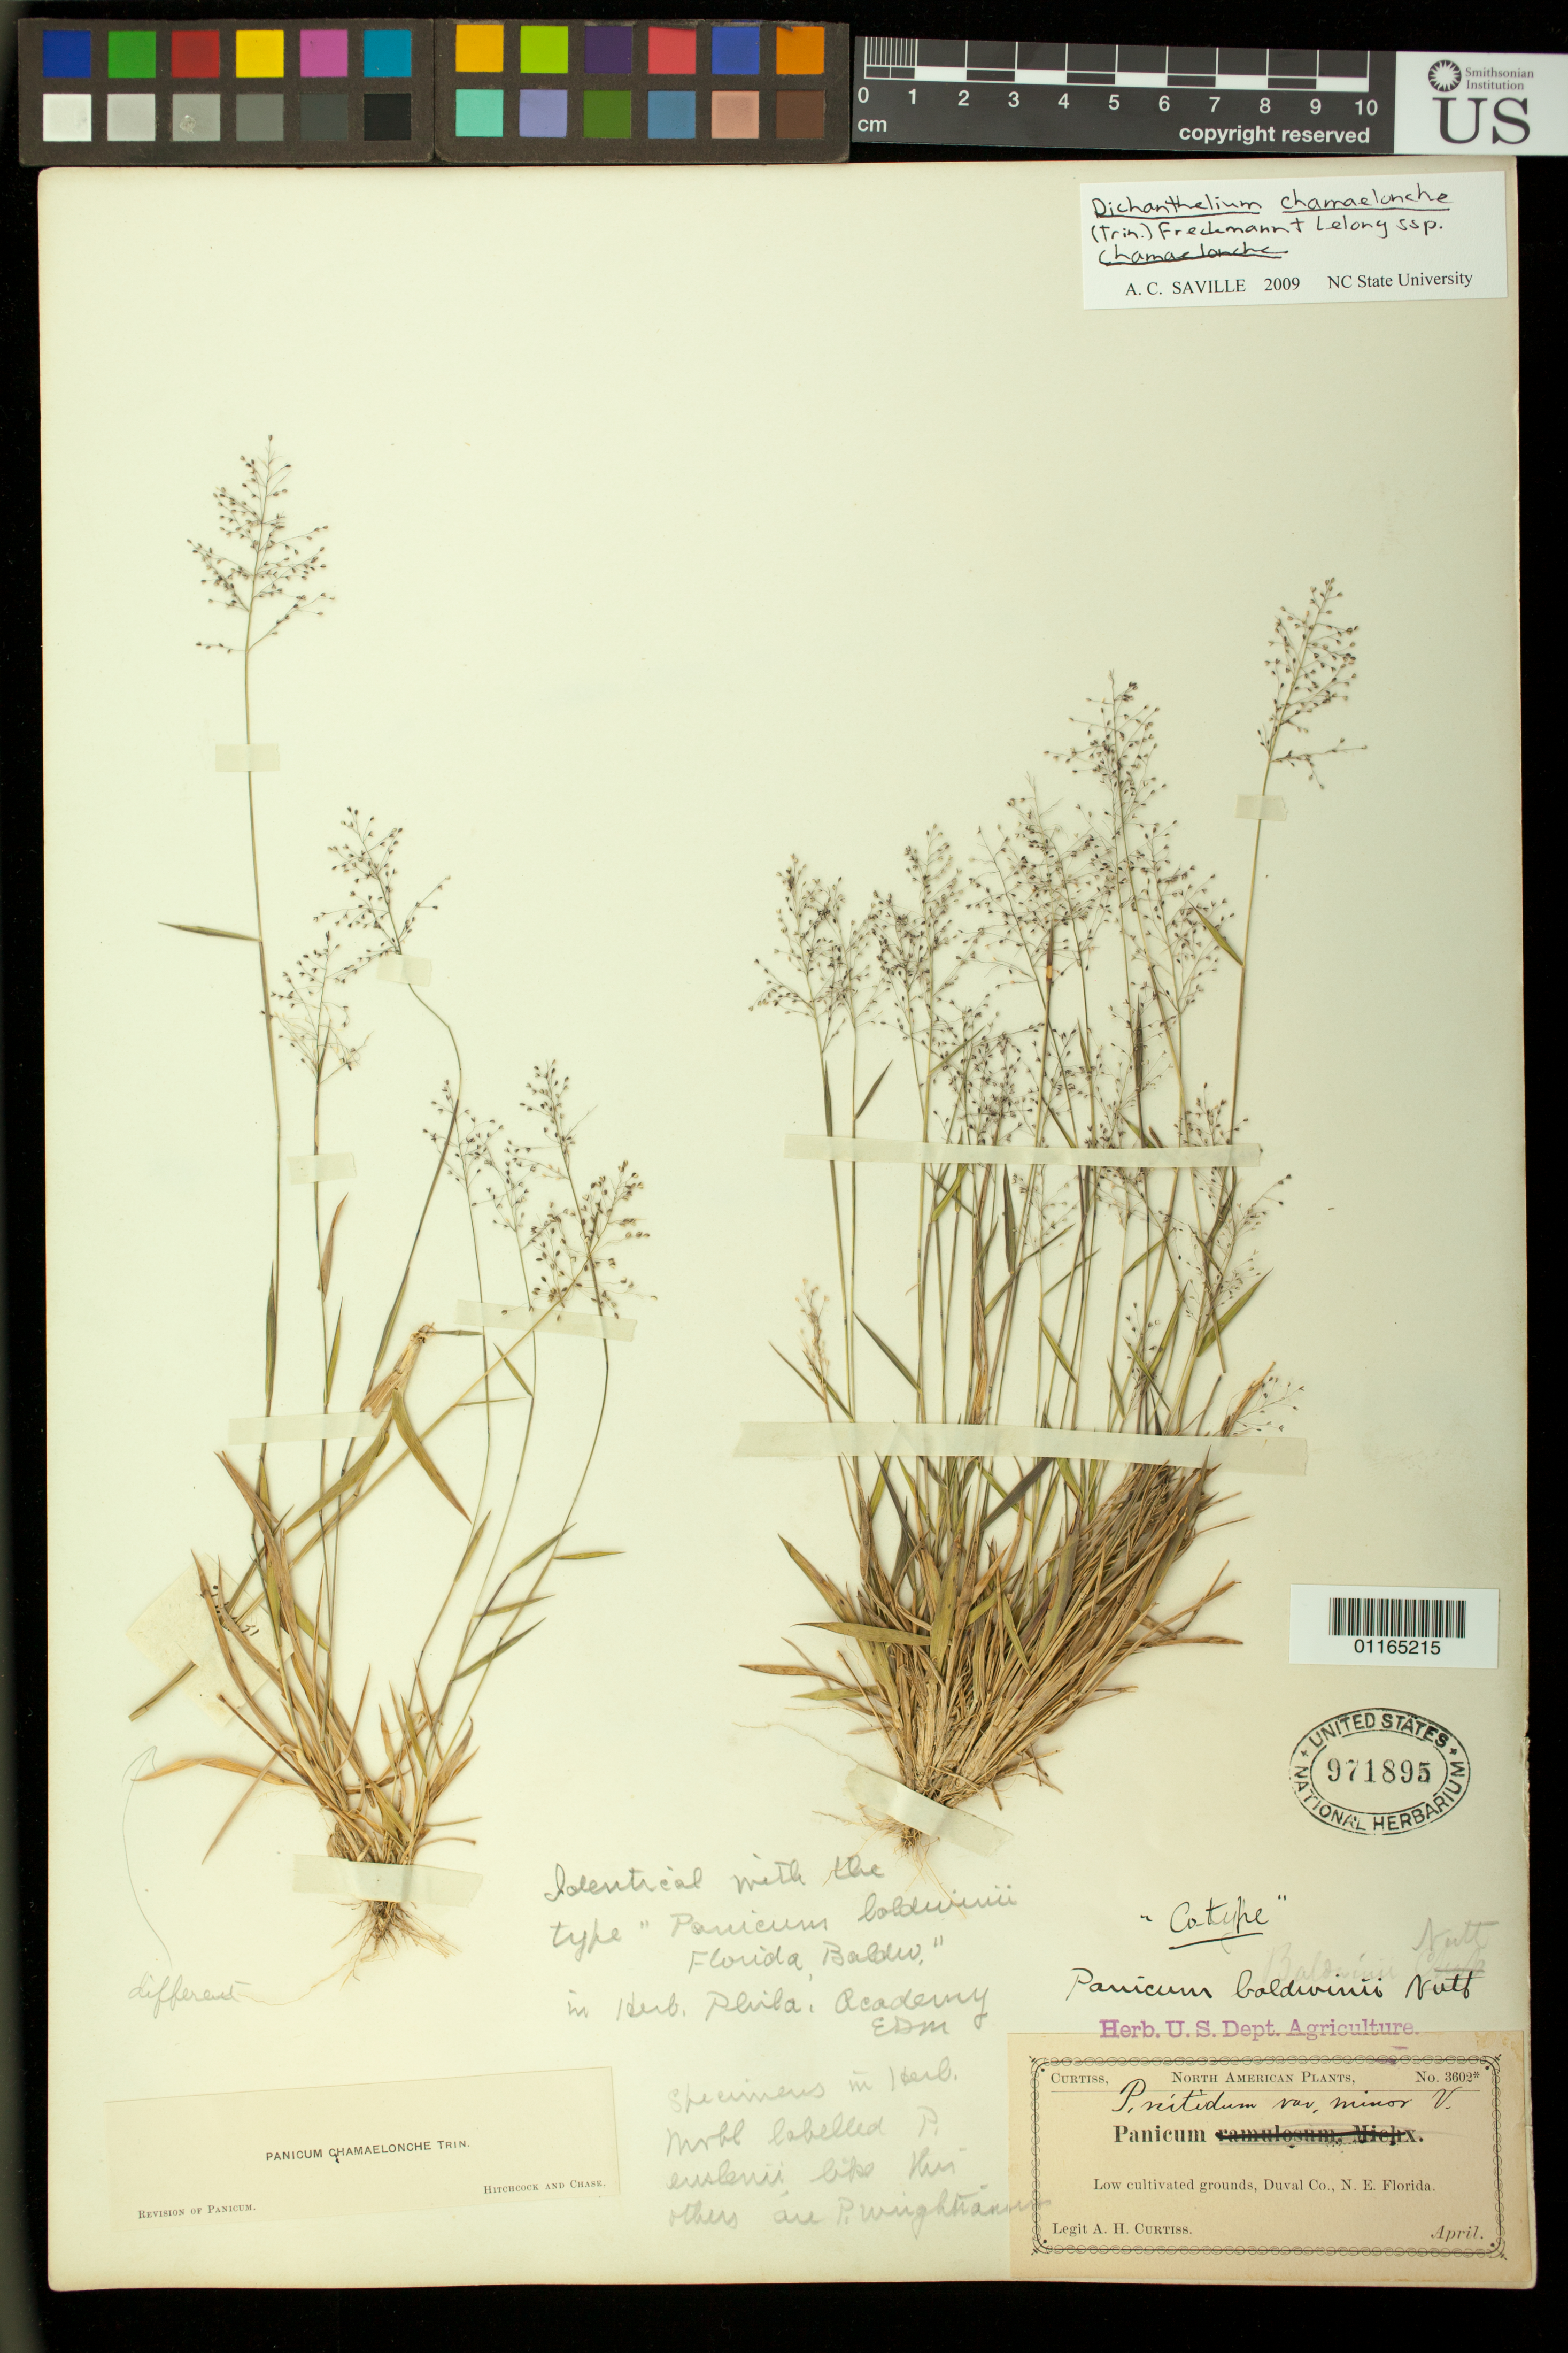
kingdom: Plantae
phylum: Tracheophyta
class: Liliopsida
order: Poales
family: Poaceae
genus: Panicum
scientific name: Panicum nitidum var. minor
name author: Vasey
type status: Type Collection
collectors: A. H. Curtiss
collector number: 3602 *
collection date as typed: April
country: United States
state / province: Florida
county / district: Duval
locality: Low cultivated grounds, Duval Co., N.E. Florida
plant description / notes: Panicum nitidum var. minor Vasey: protologue cites no collections or specimens, except "Florida"; based (at least in part) on "P. ramulosum of Chapman's supplement, but I think cannot be the plant of Michx." Re-published (with same data) in Contr. U.S. Natl. Herb. 3: 30 (1892). Panicum baldwinii Nutt. ex Chapm. (1897) is apparently based, at least in part, on the same name and specimens; Panicum baldwinii Nutt. ex Scribn. (1898) is either a later homonym or isonym (apparently also based, in part, on same material).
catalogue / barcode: US 971895